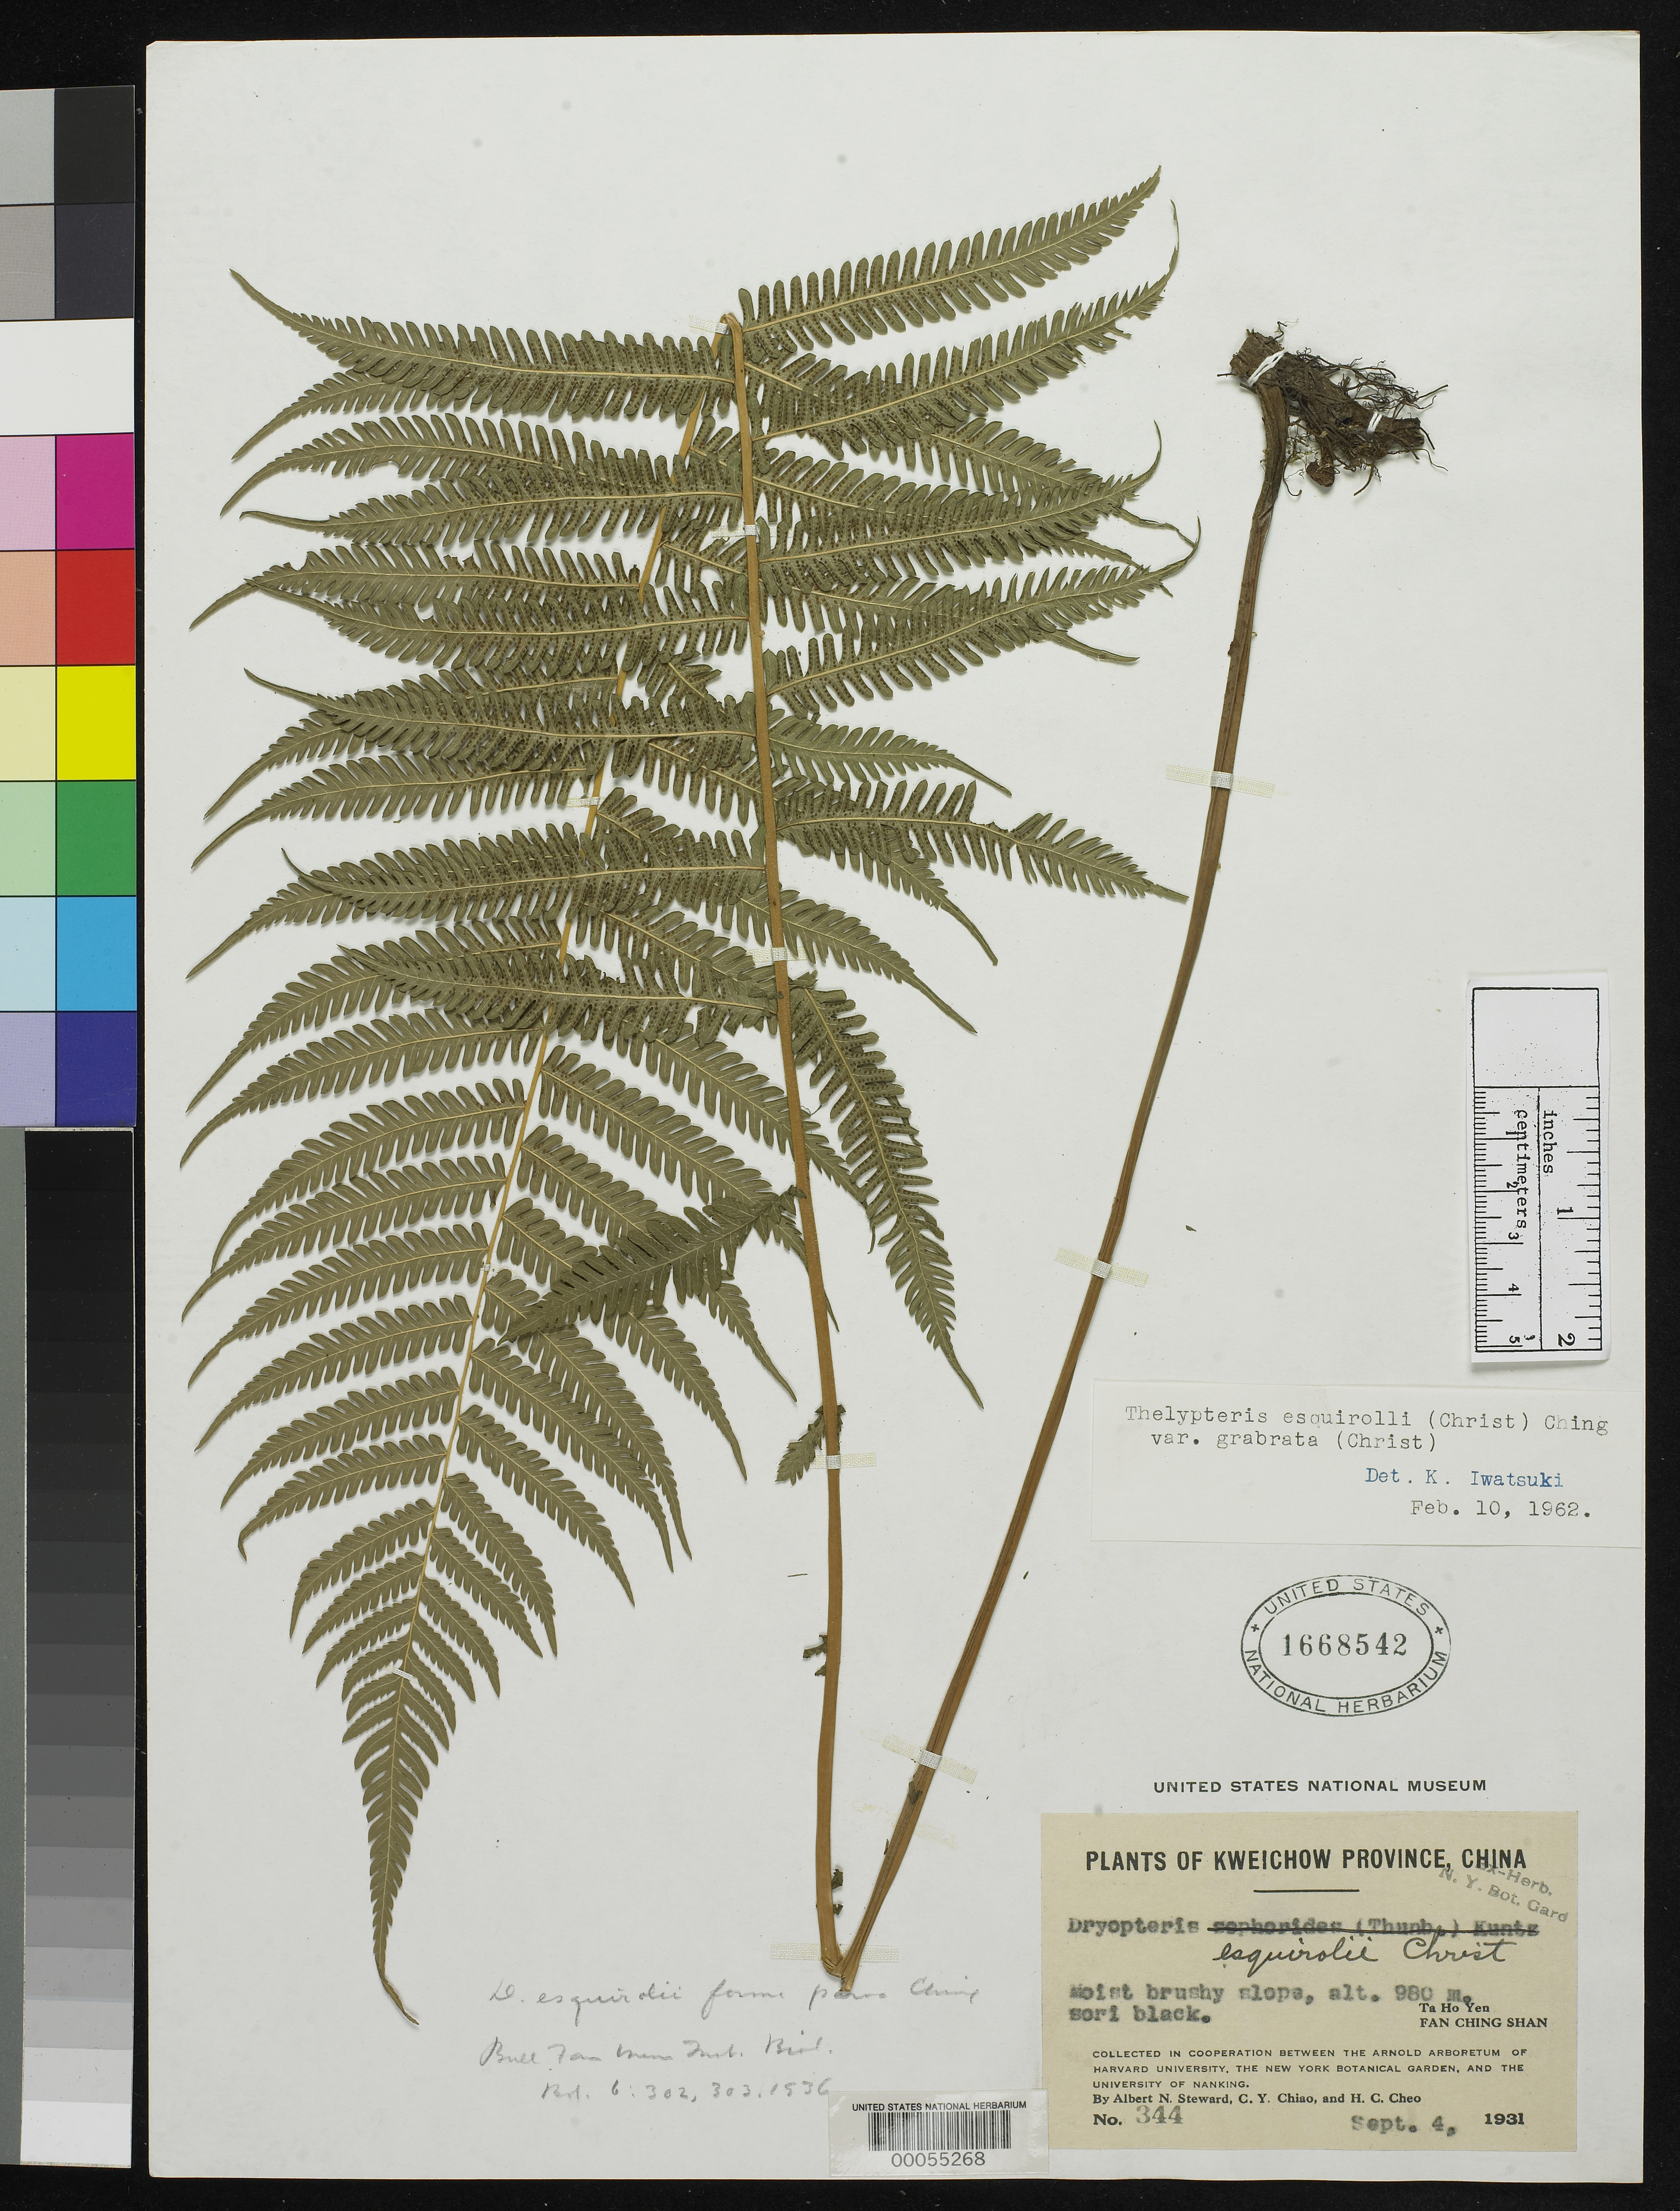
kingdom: Plantae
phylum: Tracheophyta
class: Polypodiopsida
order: Polypodiales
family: Dryopteridaceae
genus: Dryopteris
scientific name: Dryopteris esquirolii f. parva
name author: Ching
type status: Type Collection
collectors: A. N. Steward, C. Y. Chiao & H. Cheo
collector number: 344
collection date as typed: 04 Sep 1931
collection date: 1931-09-04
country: China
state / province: Guangxi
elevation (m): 980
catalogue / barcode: US 1668542